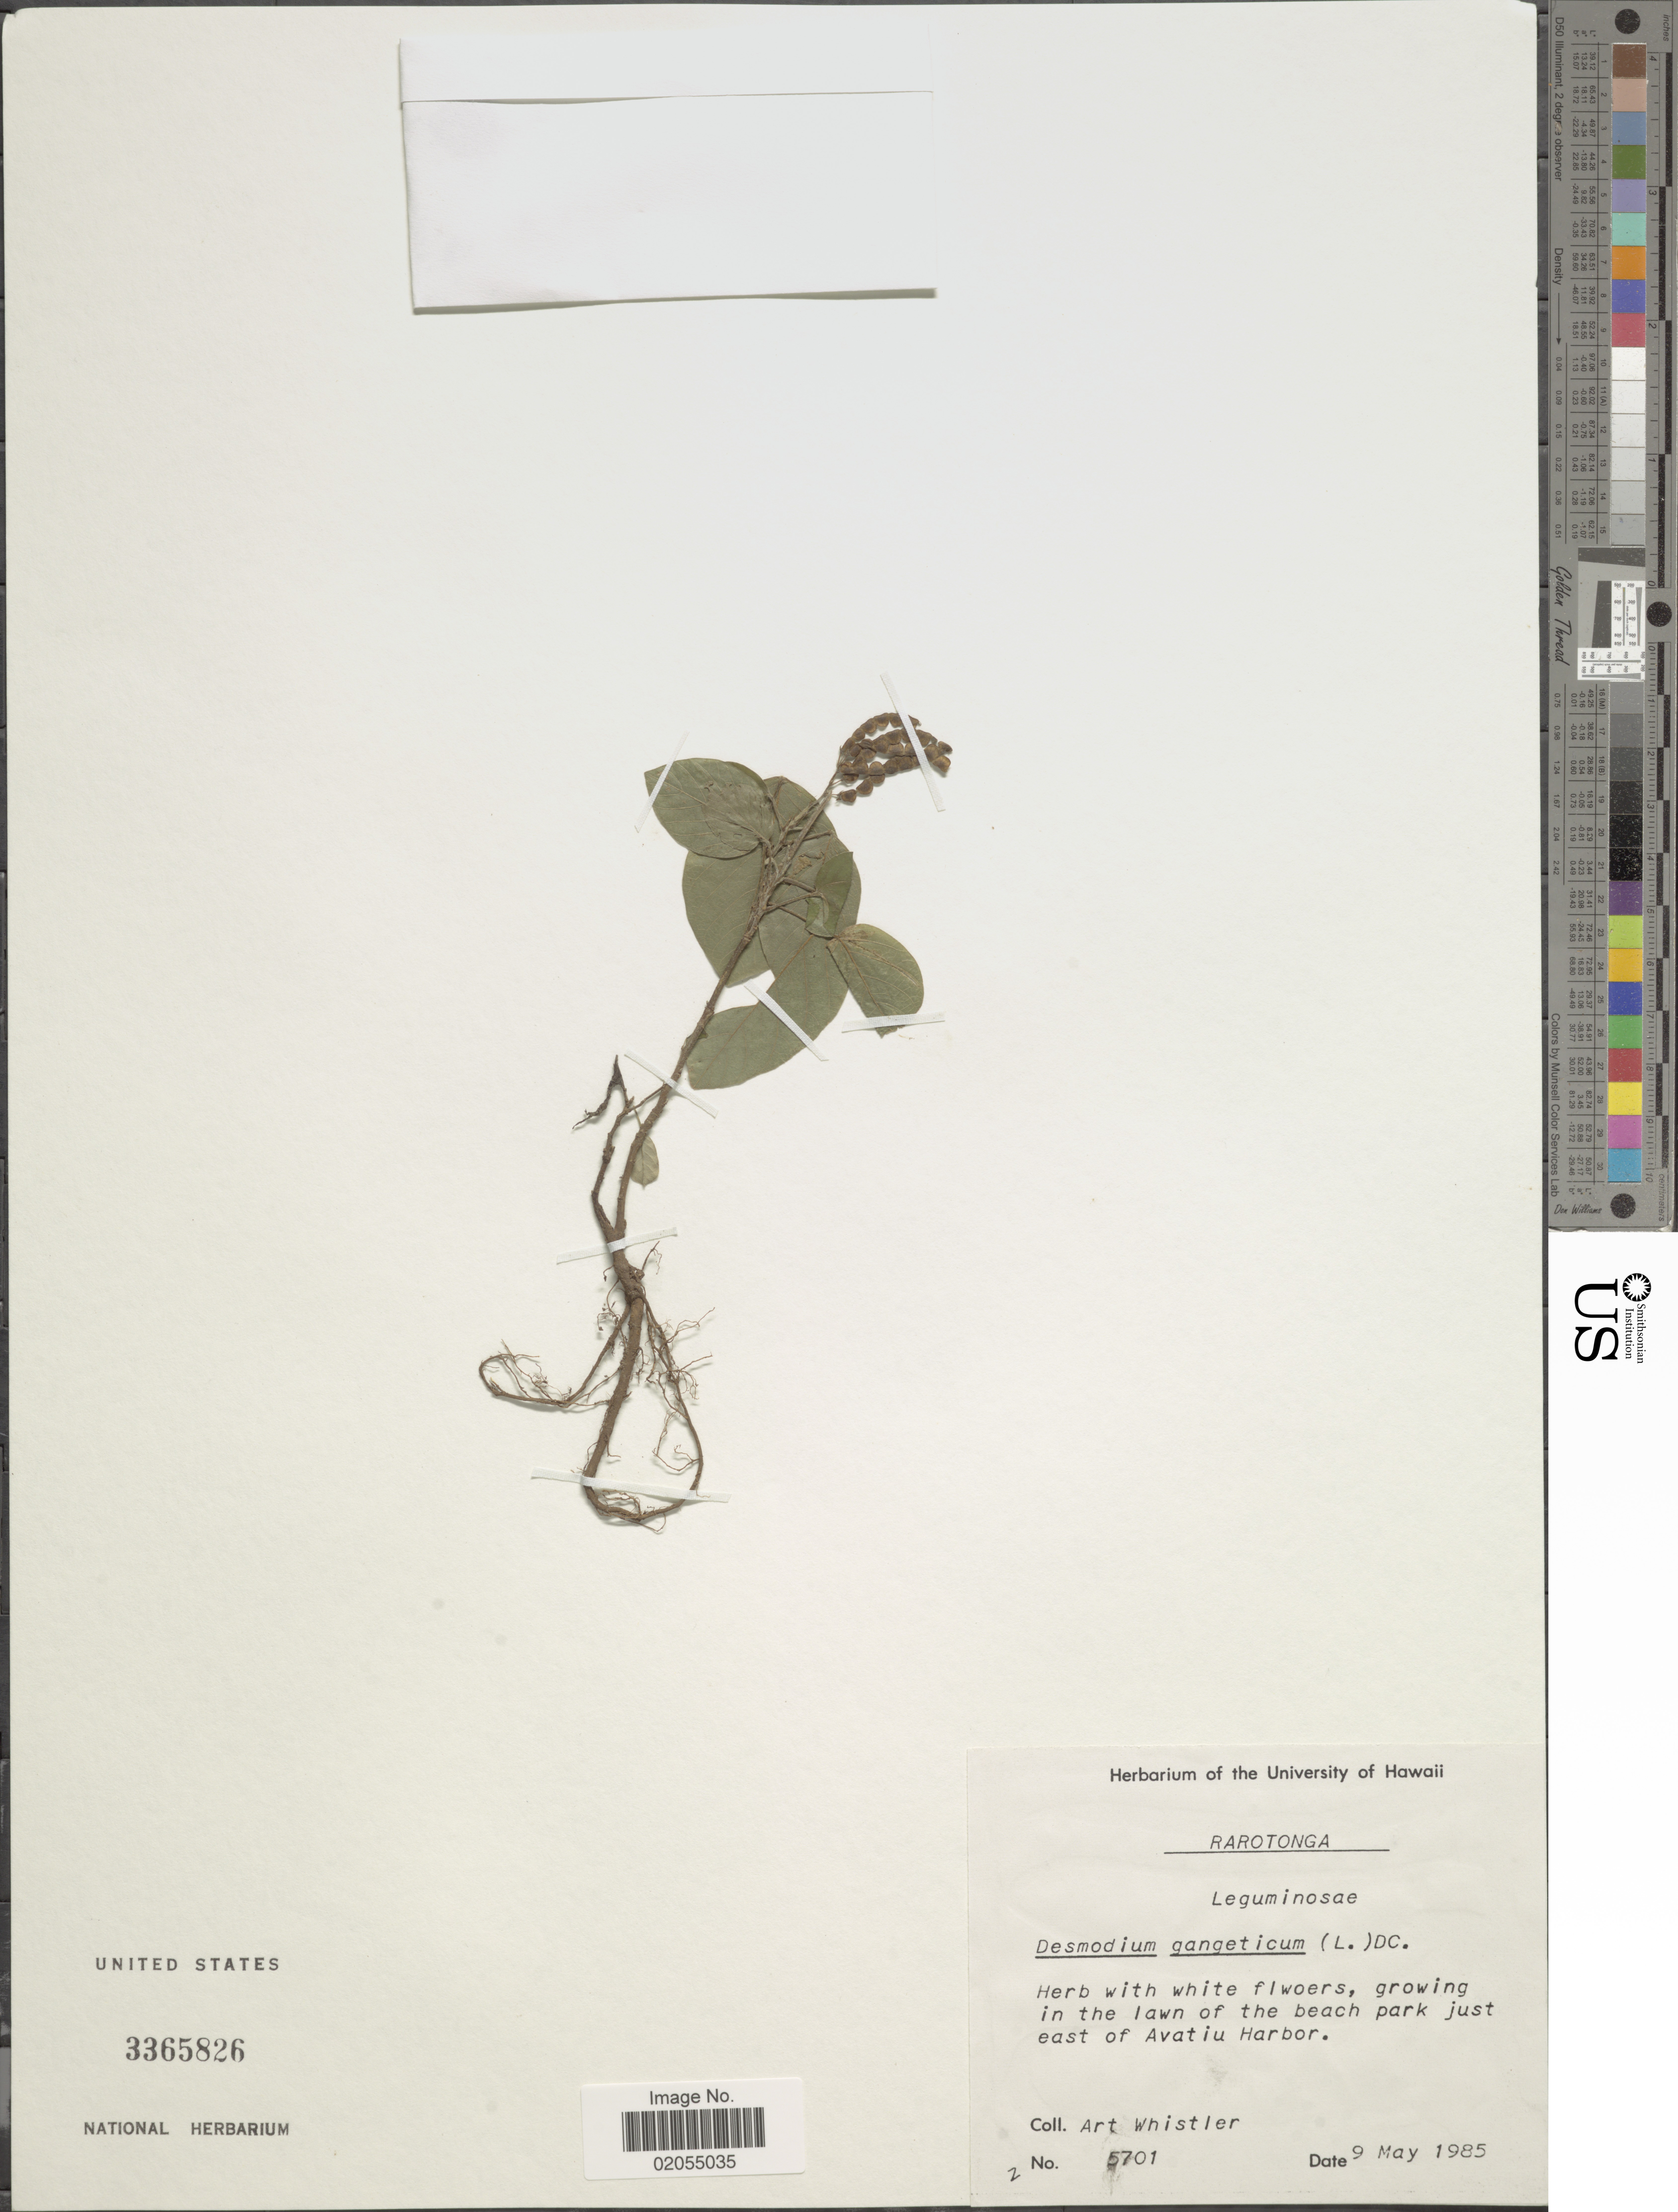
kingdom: Plantae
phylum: Tracheophyta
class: Magnoliopsida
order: Fabales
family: Fabaceae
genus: Pleurolobus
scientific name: Pleurolobus gangeticus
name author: (L.) J. St.-Hil. ex H. Ohashi & K. Ohashi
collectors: A. Whistler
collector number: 5701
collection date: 1985-05-09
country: Cook Islands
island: Rarotonga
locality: Rarotonga, in the lawn of the beach park just east of Avatiu Harbor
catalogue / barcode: US 3365826